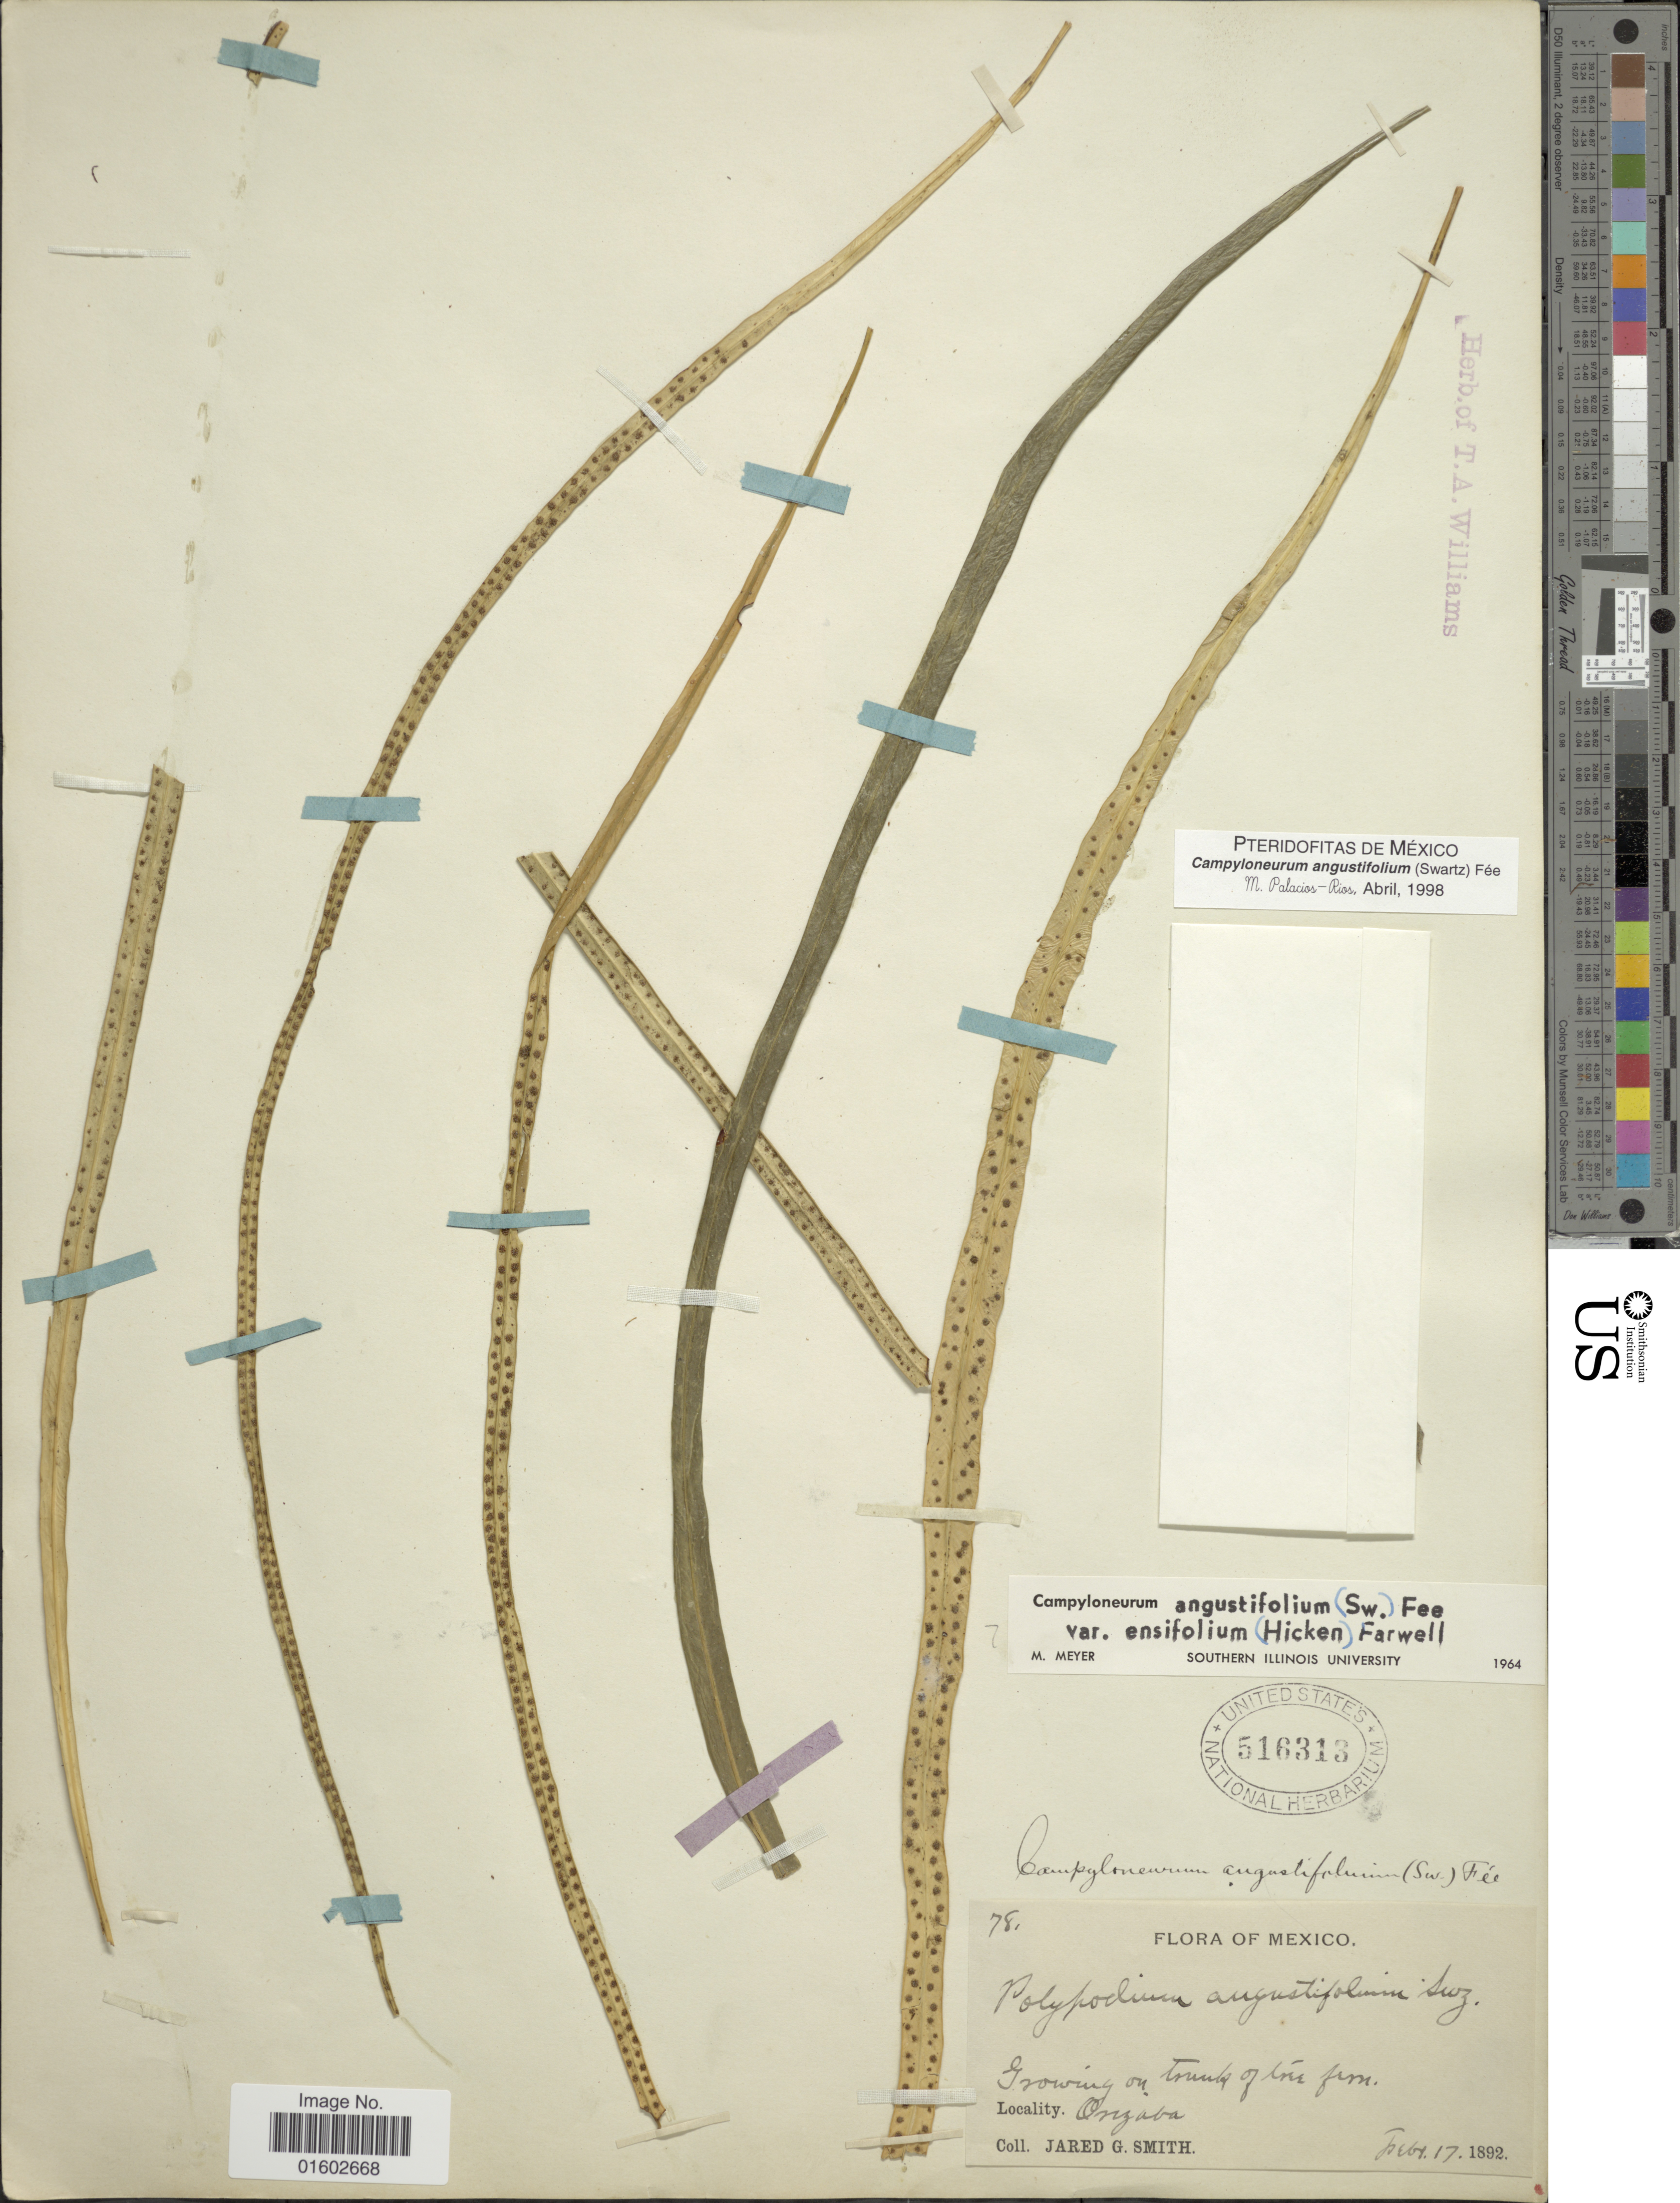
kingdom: Plantae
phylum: Tracheophyta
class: Polypodiopsida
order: Polypodiales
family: Polypodiaceae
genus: Campyloneurum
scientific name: Campyloneurum angustifolium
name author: (Sw.) Fée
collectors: J. G. Smith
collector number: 78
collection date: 1892-02-17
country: Mexico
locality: Orizaba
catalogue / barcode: US 516313